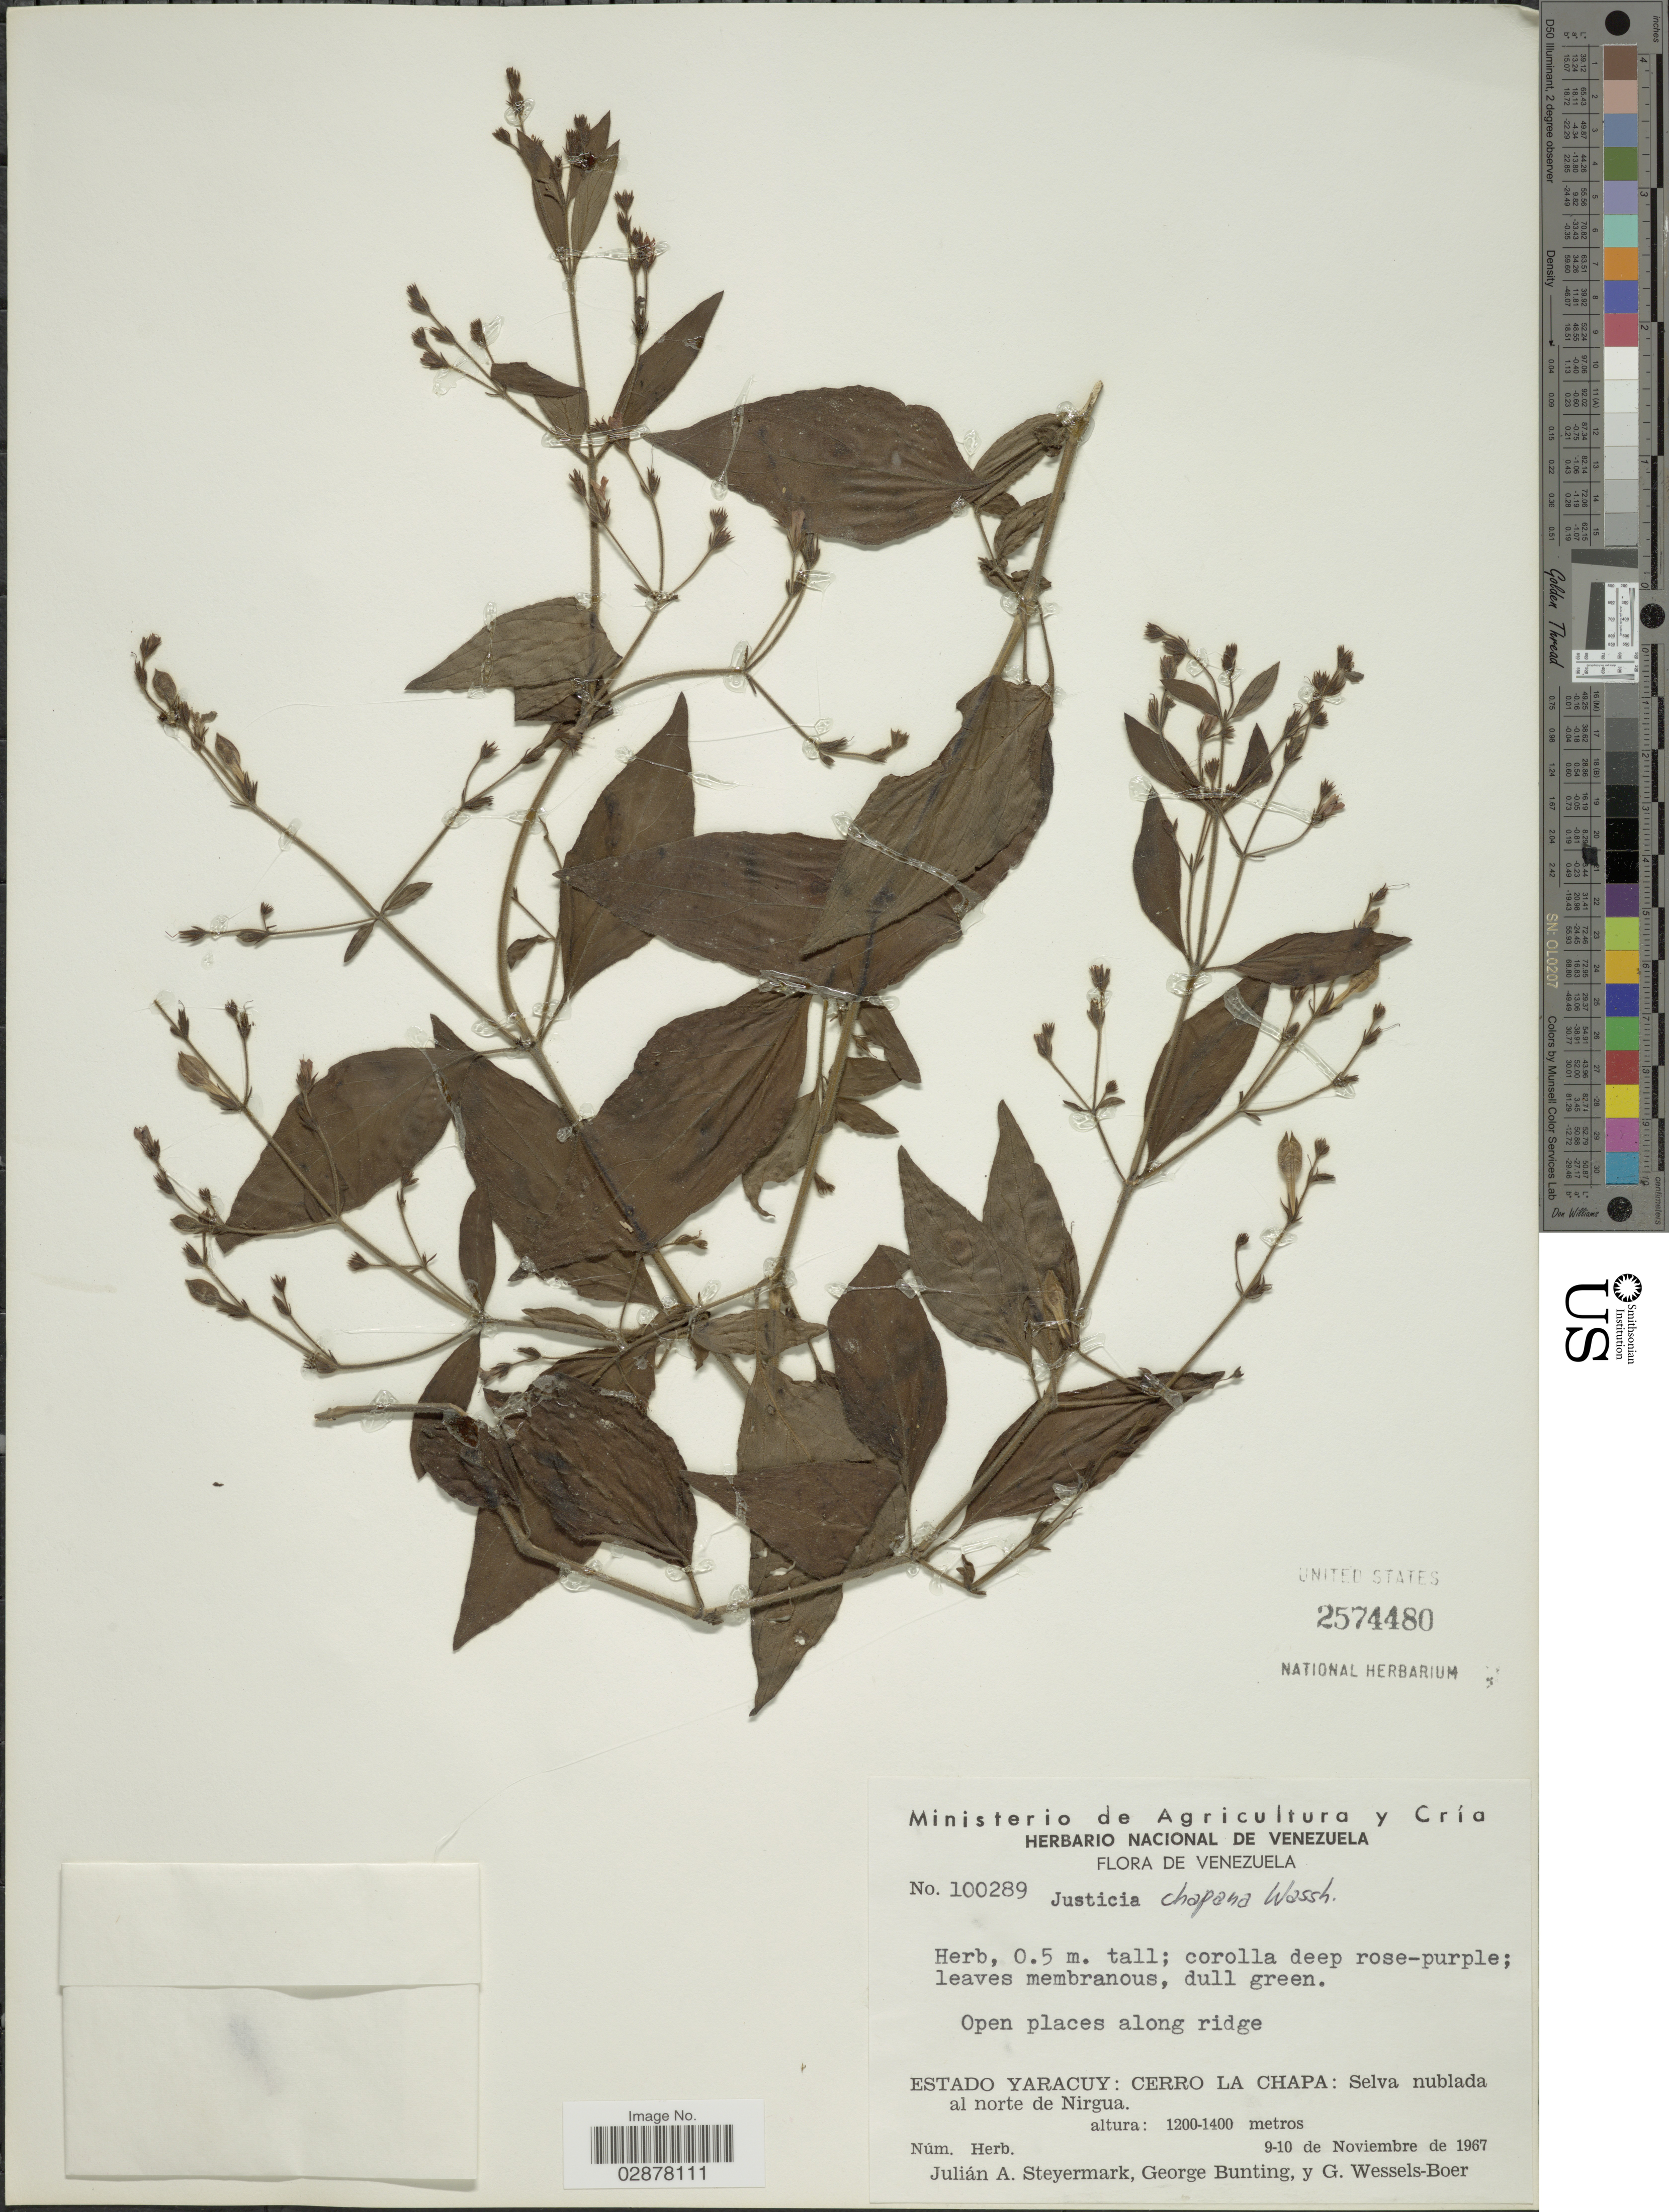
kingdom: Plantae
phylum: Tracheophyta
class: Magnoliopsida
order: Lamiales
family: Acanthaceae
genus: Justicia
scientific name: Justicia chapana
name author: Wassh.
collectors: J. Steyermark, G. S. Bunting & G. Wessels Boer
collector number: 100289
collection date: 1967-11-09/1967-11-10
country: Venezuela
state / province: Yaracuy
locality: Cerro La Chapa, Selva nublada al norte de Nicaragua.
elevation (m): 1200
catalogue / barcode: US 2574480